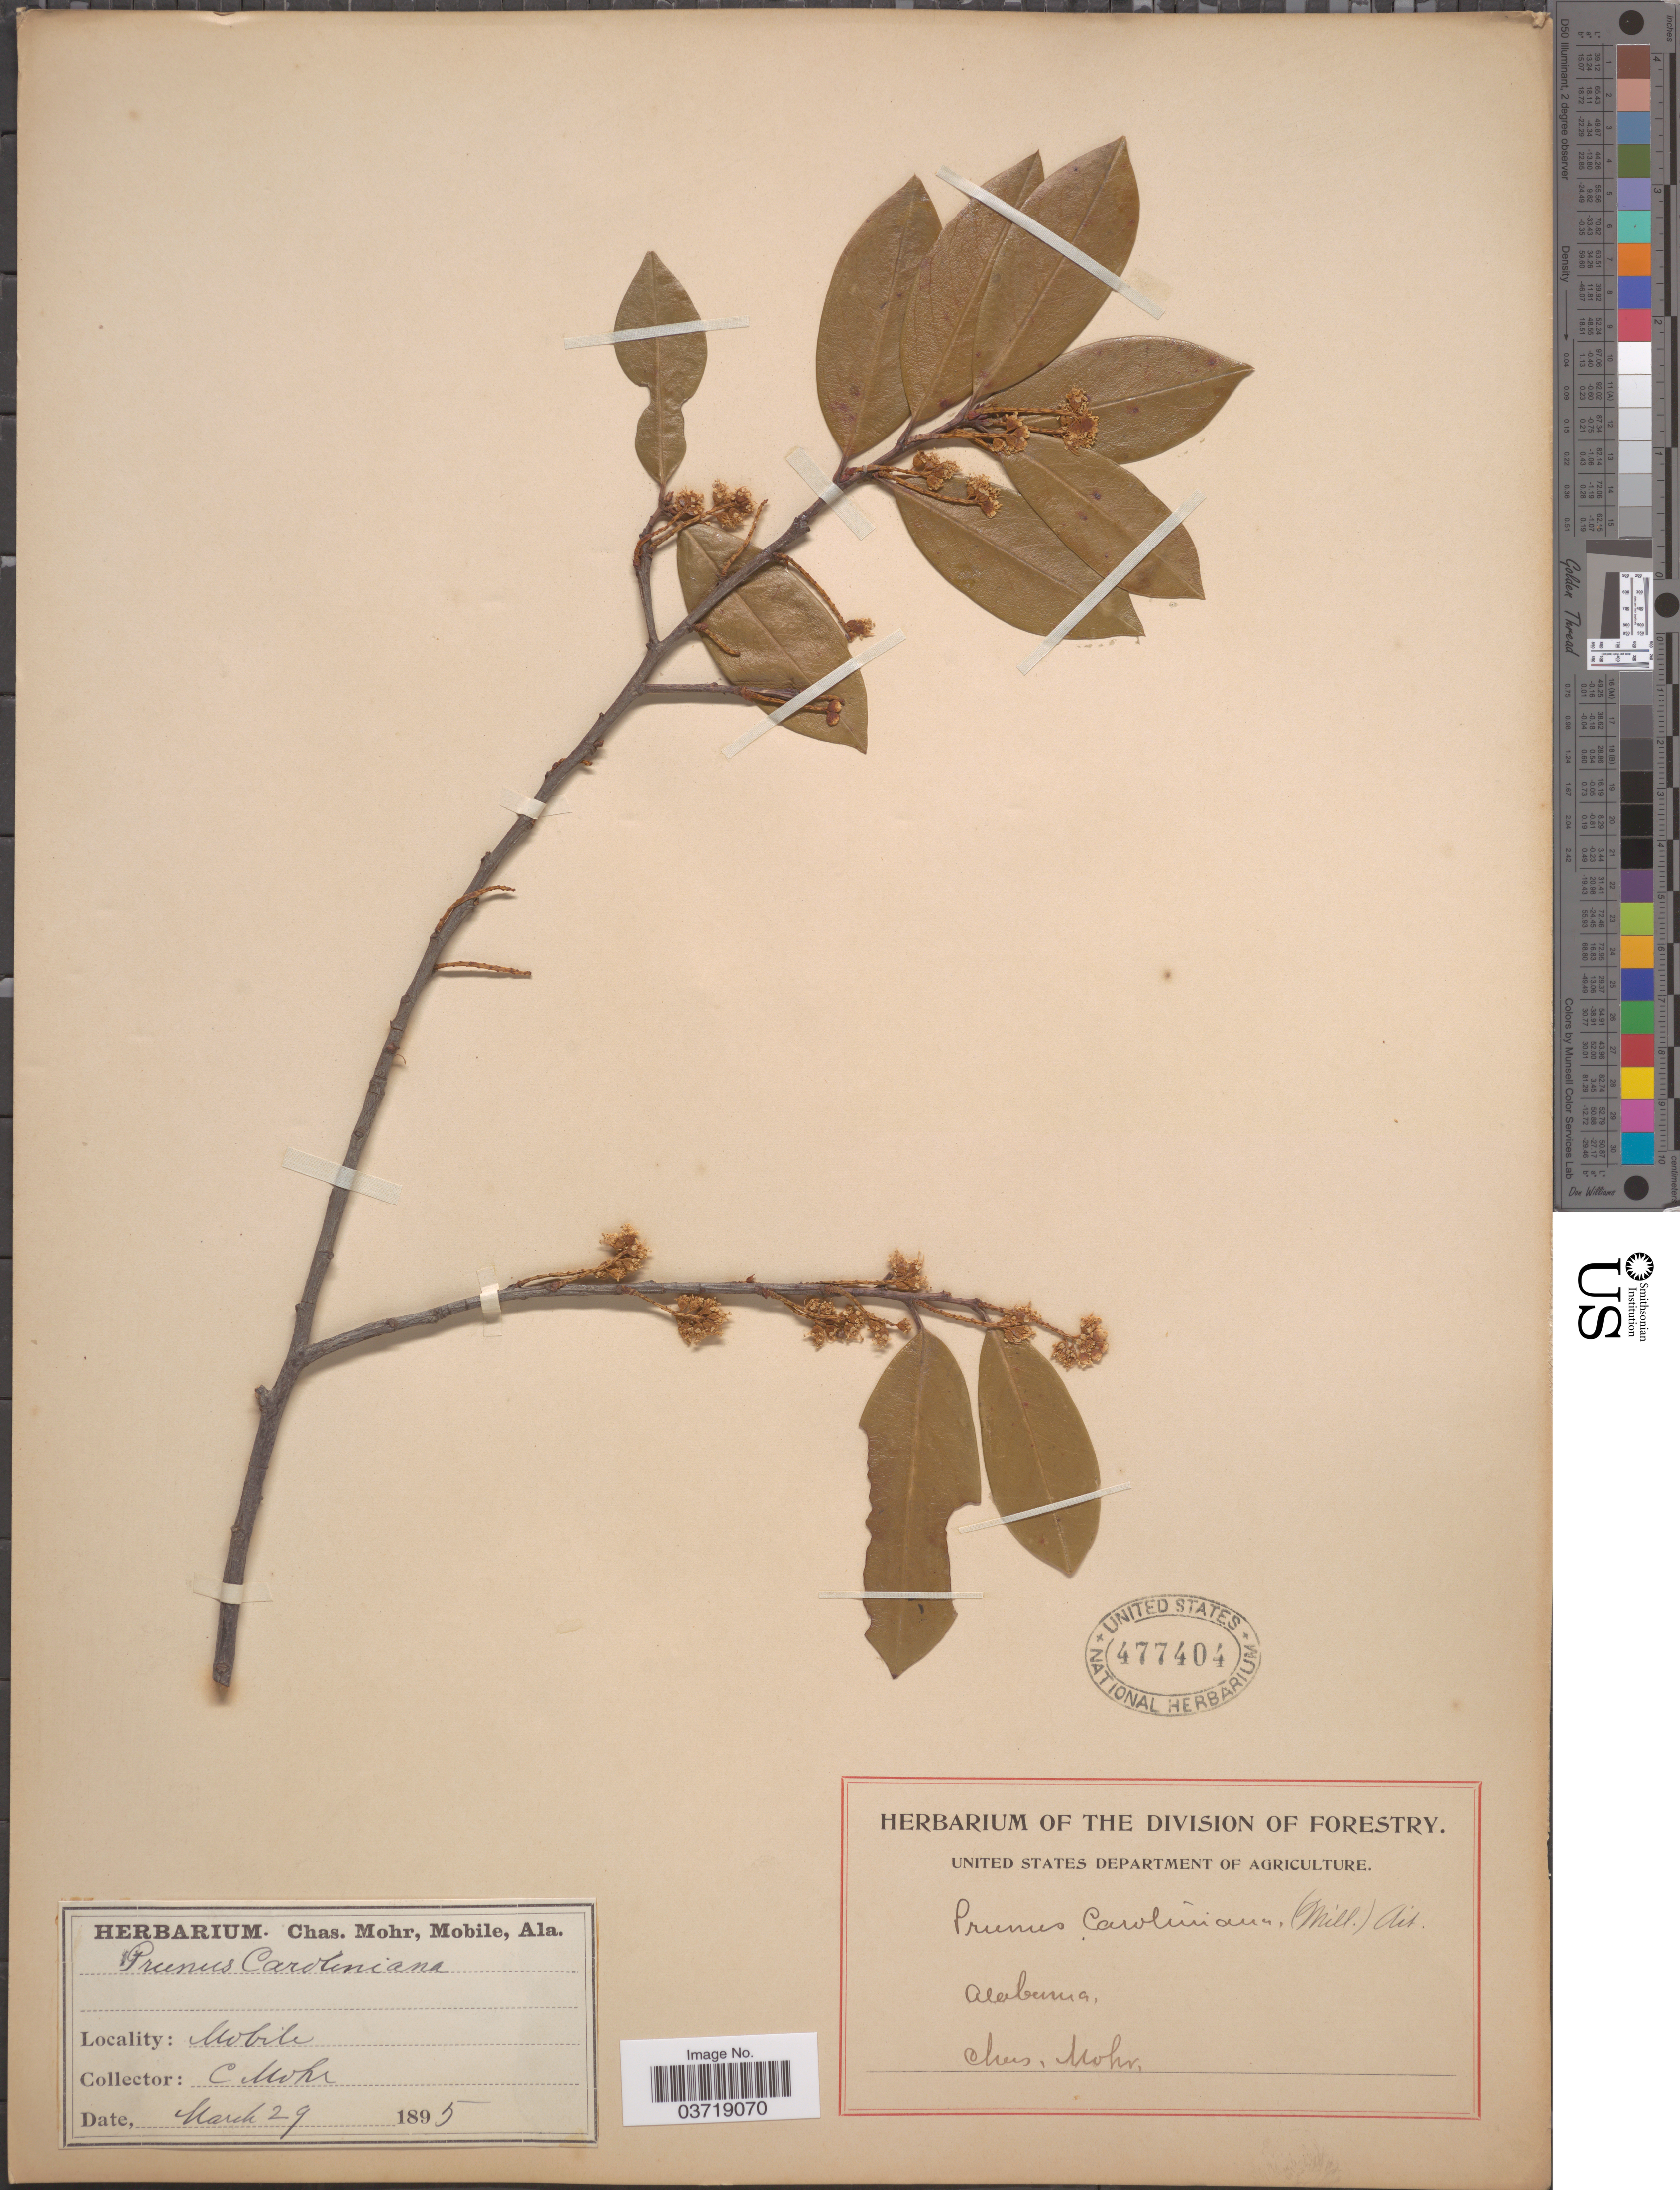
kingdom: Plantae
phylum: Tracheophyta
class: Magnoliopsida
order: Rosales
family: Rosaceae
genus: Prunus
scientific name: Prunus caroliniana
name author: (Mill.) Aiton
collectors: Mohr, C. T. (herbarium)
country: United States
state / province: Alabama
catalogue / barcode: US 477404